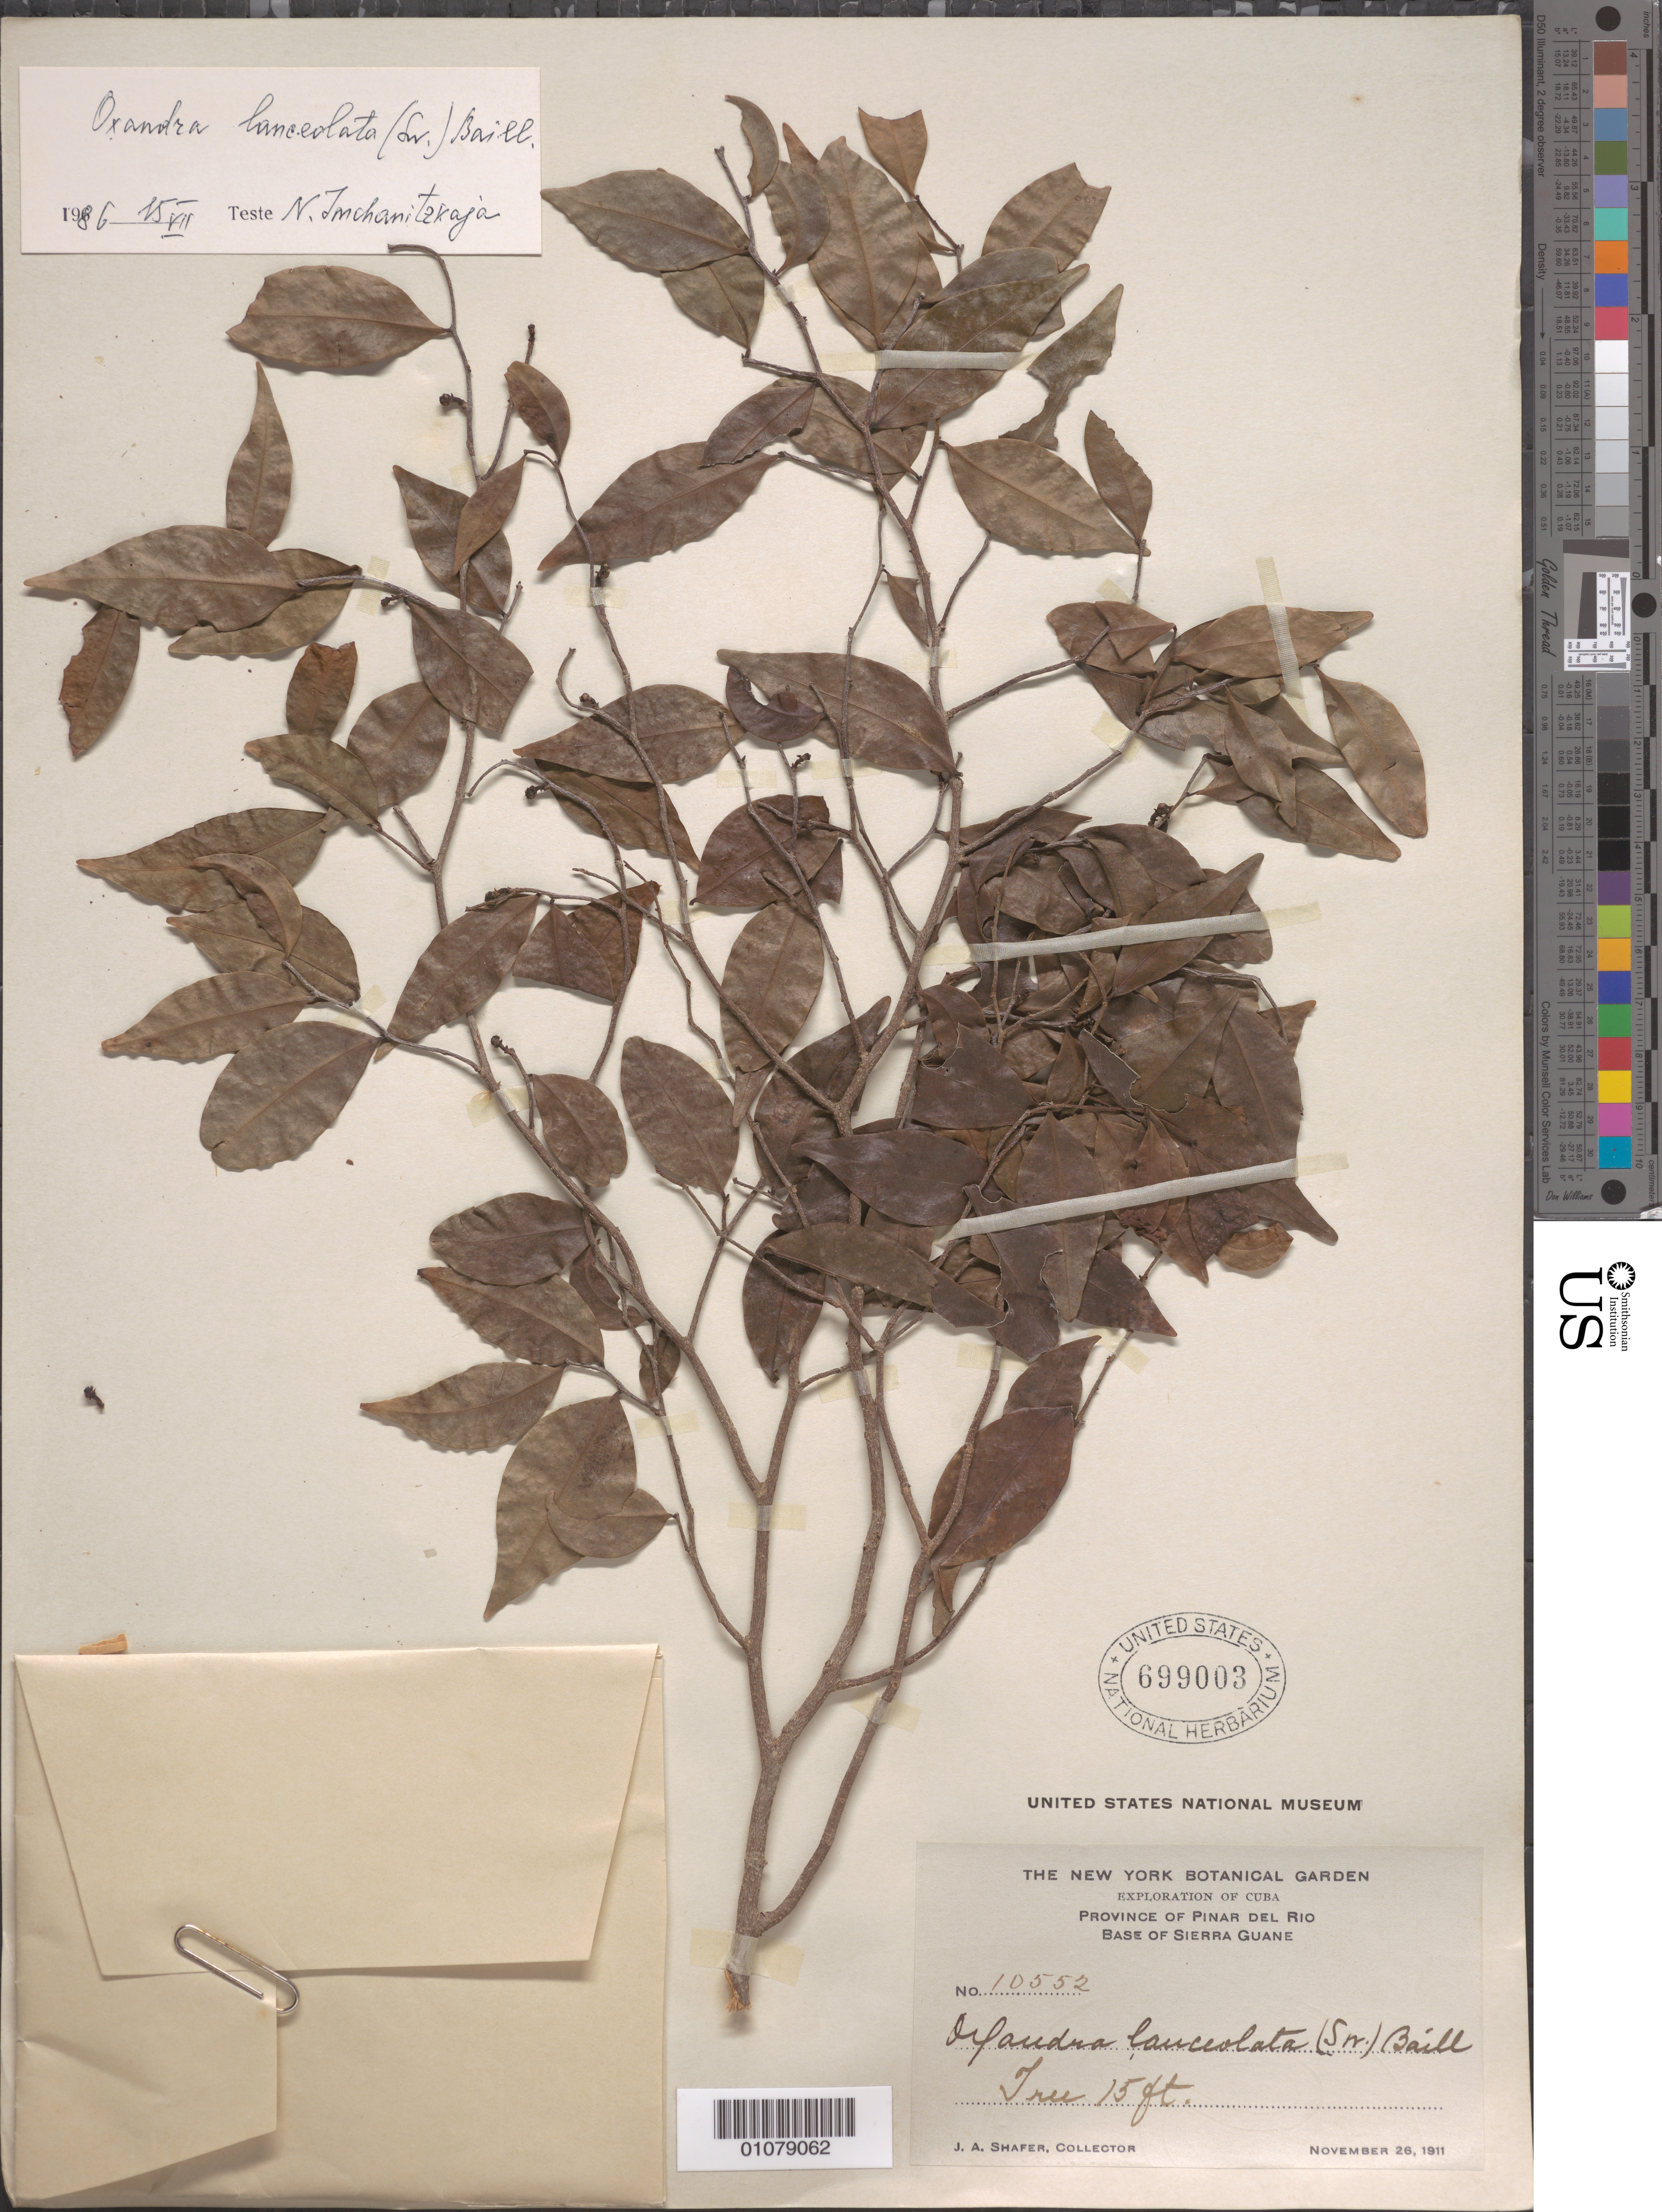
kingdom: Plantae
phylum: Tracheophyta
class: Magnoliopsida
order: Magnoliales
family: Annonaceae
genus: Oxandra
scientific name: Oxandra lanceolata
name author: (Sw.) Baill.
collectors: J. A. Shafer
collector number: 10552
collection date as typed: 26 Nov 1911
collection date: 1911-11-26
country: Cuba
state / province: Pinar del Rio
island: Cuba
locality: Province of Pinar Del Rio, Base of Sierra Guane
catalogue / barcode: US 699003